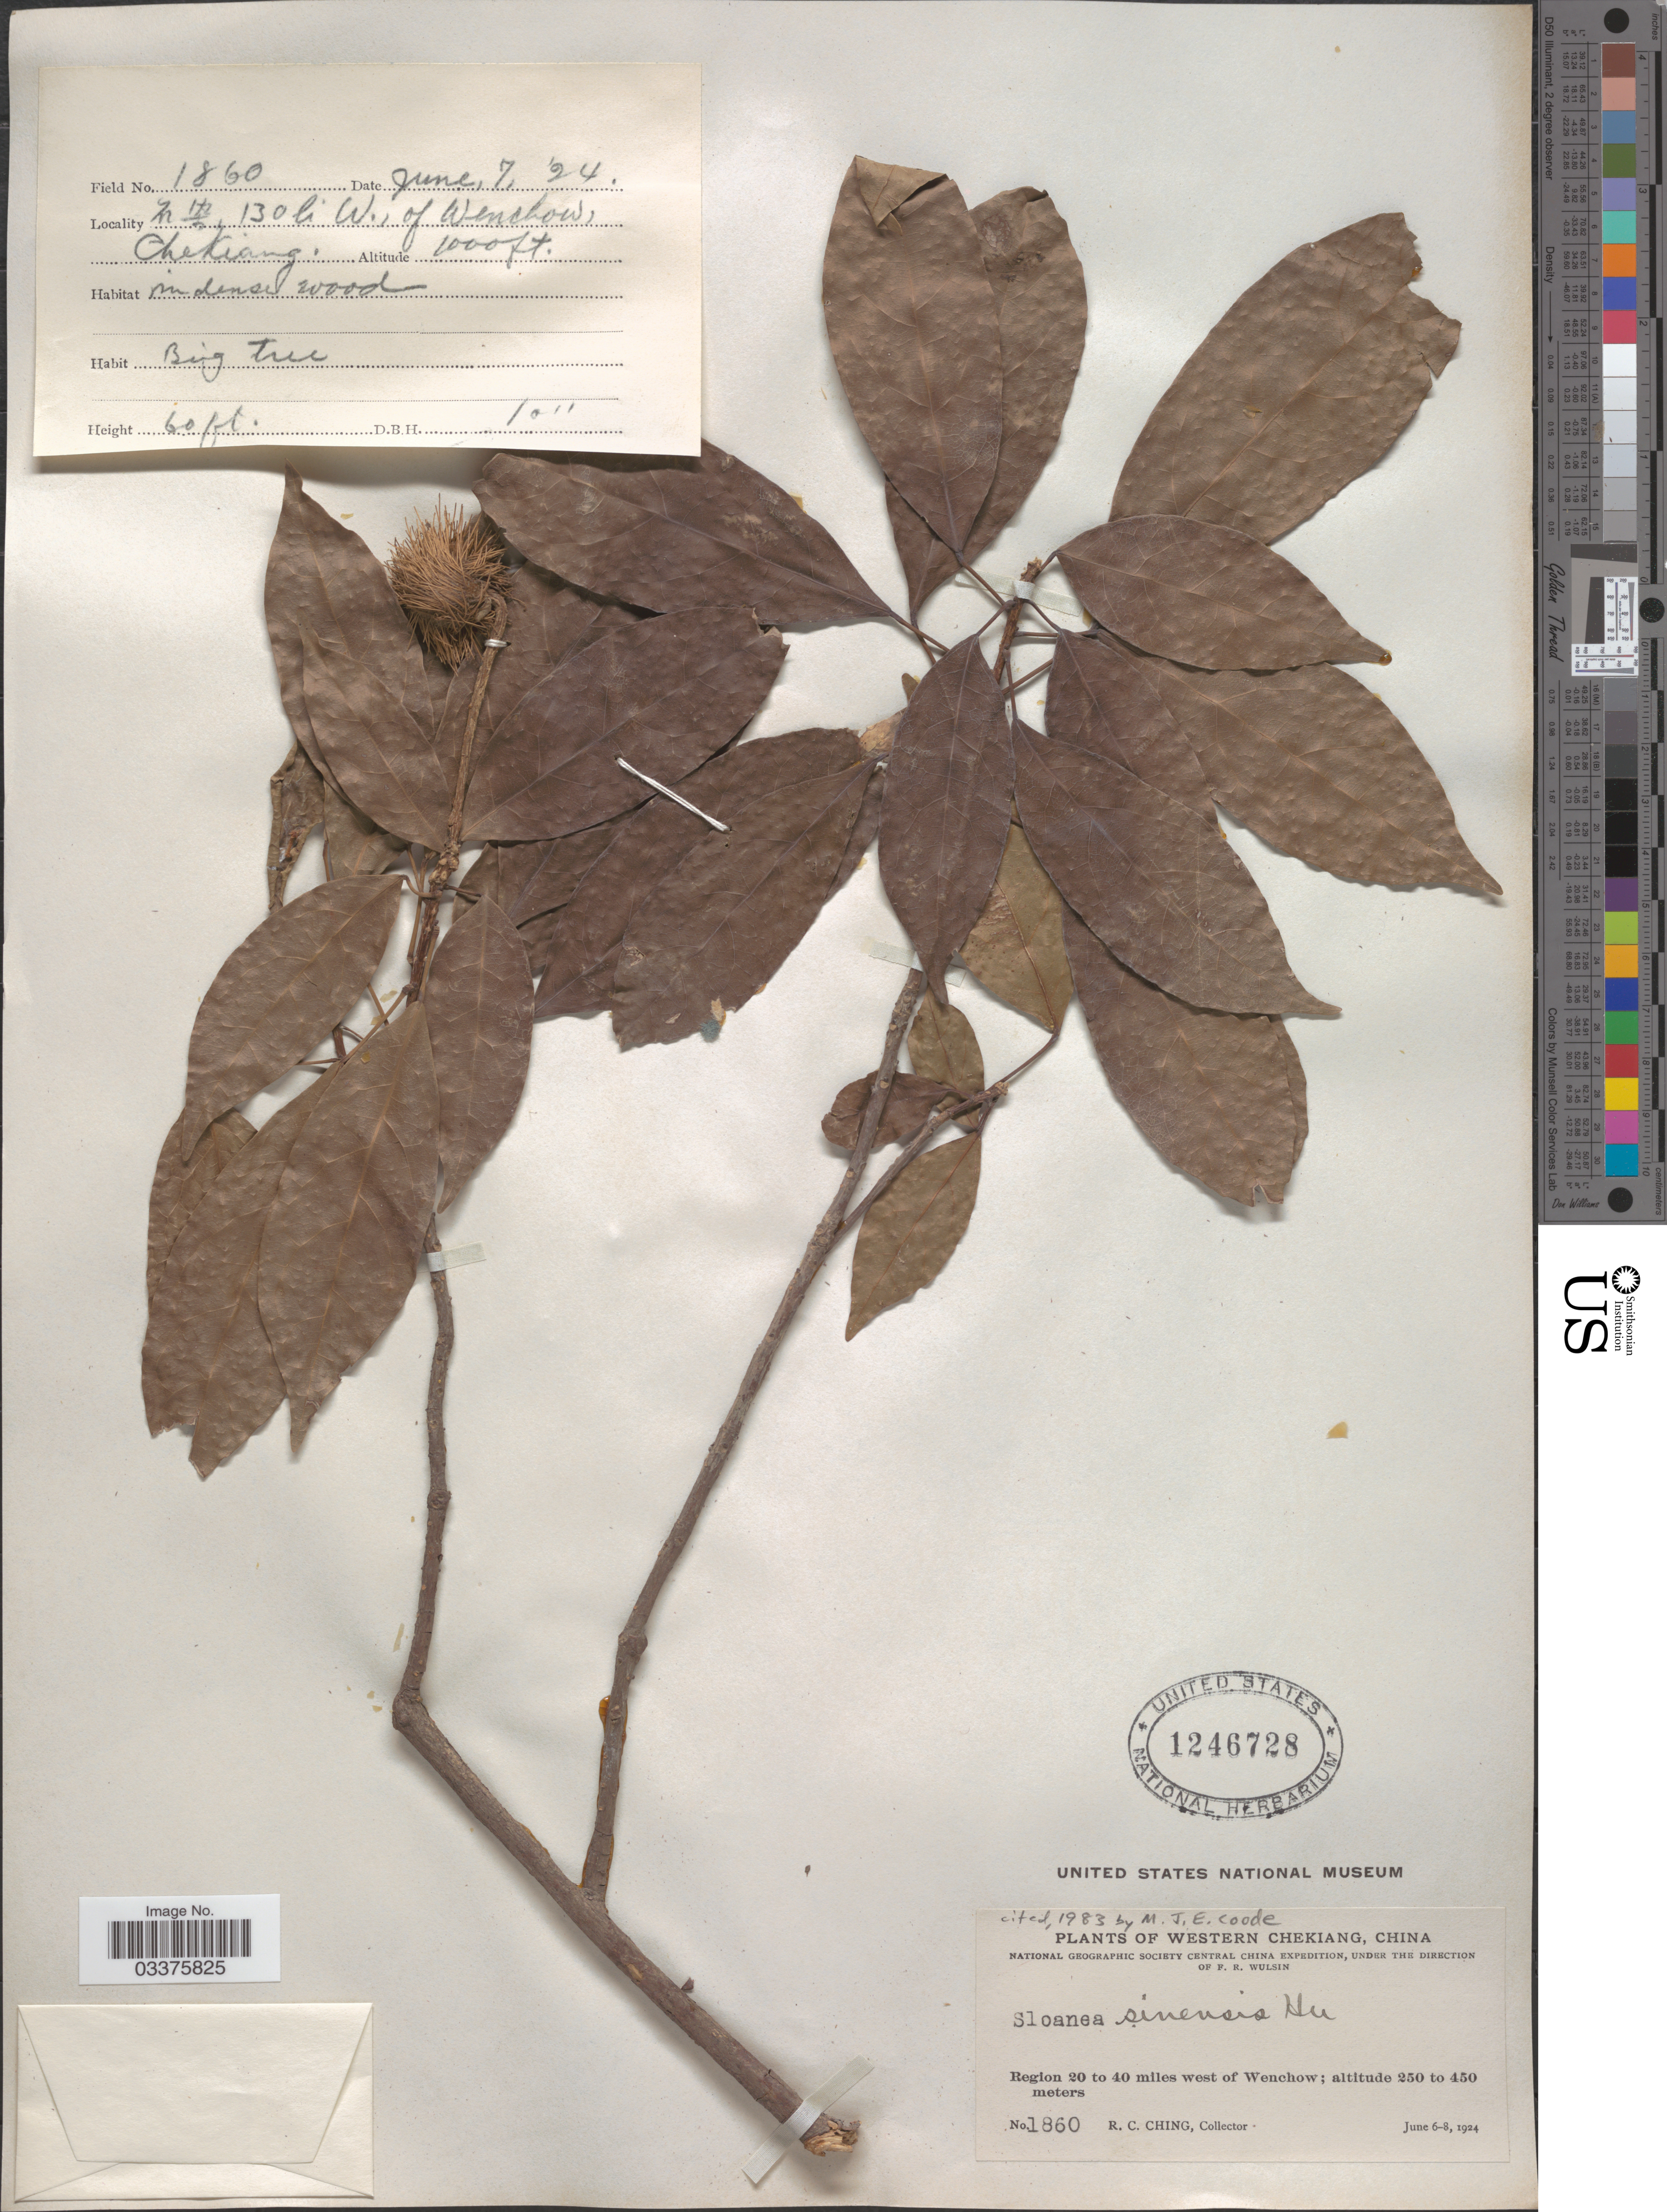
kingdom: Plantae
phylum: Tracheophyta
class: Magnoliopsida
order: Oxalidales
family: Elaeocarpaceae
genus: Sloanea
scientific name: Sloanea sinensis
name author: (Hance) Hu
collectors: R. C. Ching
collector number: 1860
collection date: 1924-06-07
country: China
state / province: Zhejiang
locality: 130 li W., of Wenchow. Western Chekiang. Region 20 to 40 miles west of Wenchow.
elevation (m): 305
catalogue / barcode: US 1246728